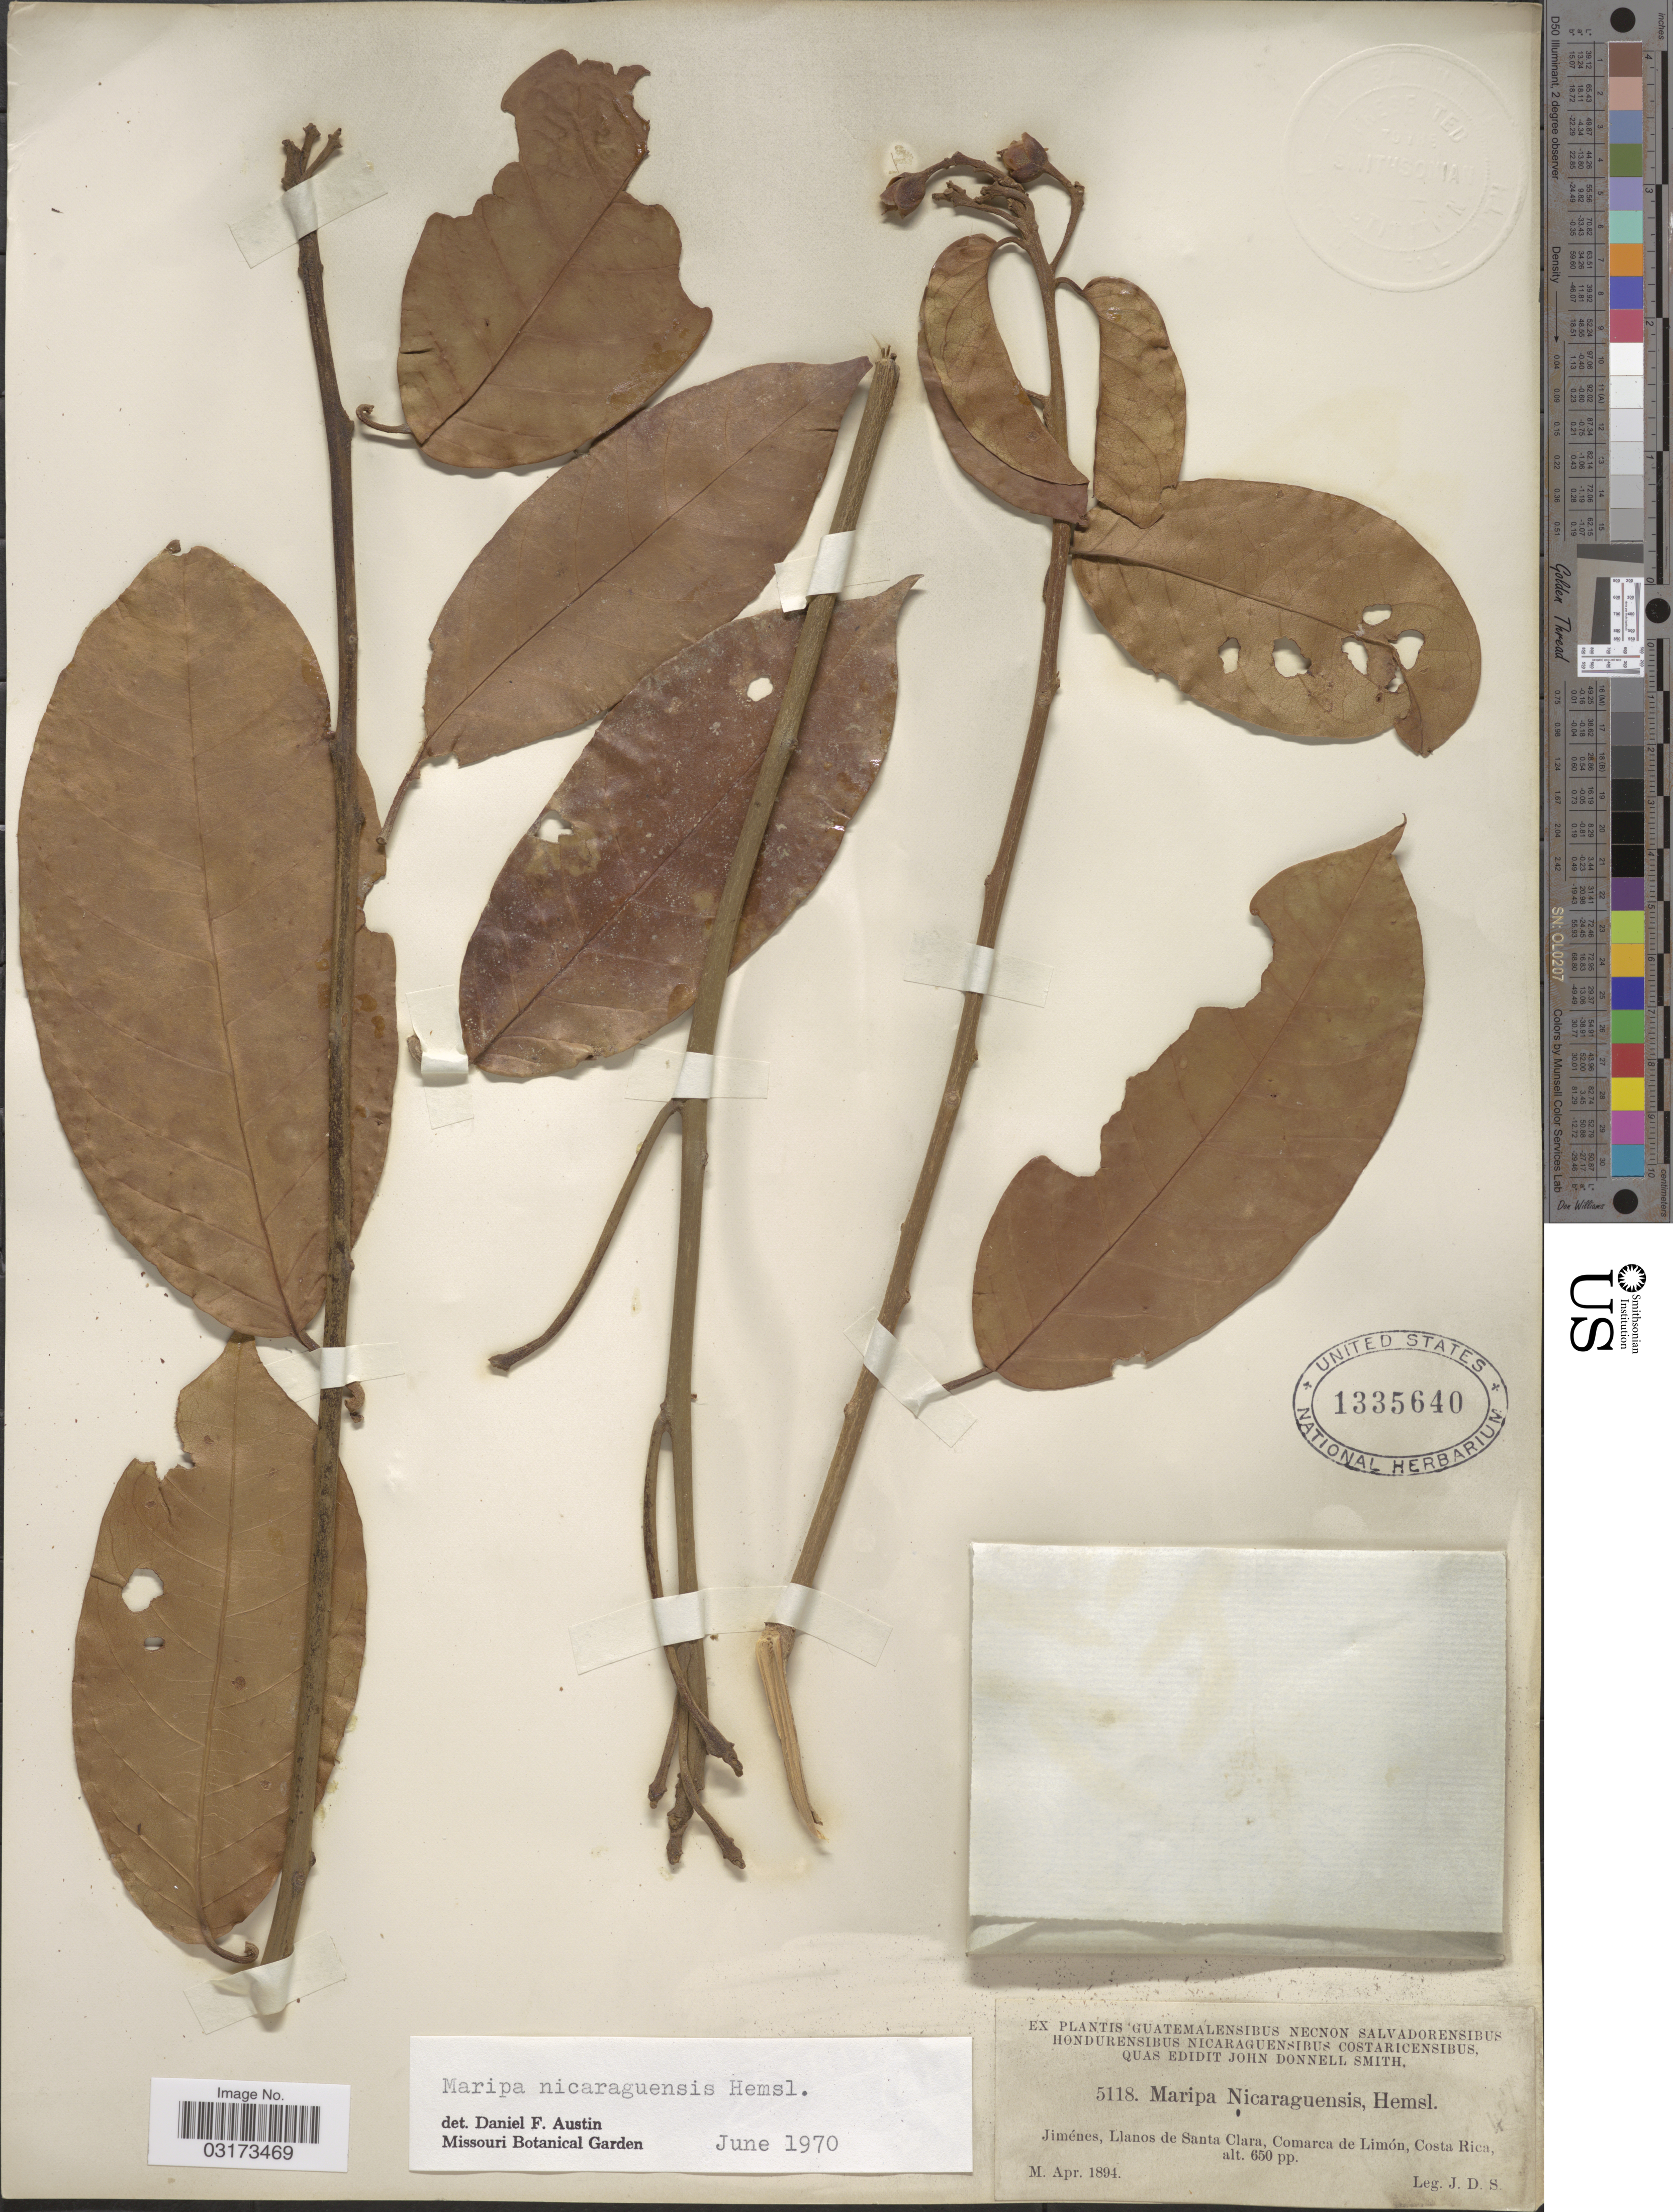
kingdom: Plantae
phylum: Tracheophyta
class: Magnoliopsida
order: Solanales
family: Convolvulaceae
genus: Maripa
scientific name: Maripa nicaraguensis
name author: Hemsl.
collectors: J. Donnell Smith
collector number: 5118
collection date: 1894-04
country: Costa Rica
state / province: Limón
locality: Jiménes, Llanos de Santa Clara, Comarca de Limón.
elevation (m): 198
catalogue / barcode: US 1335640